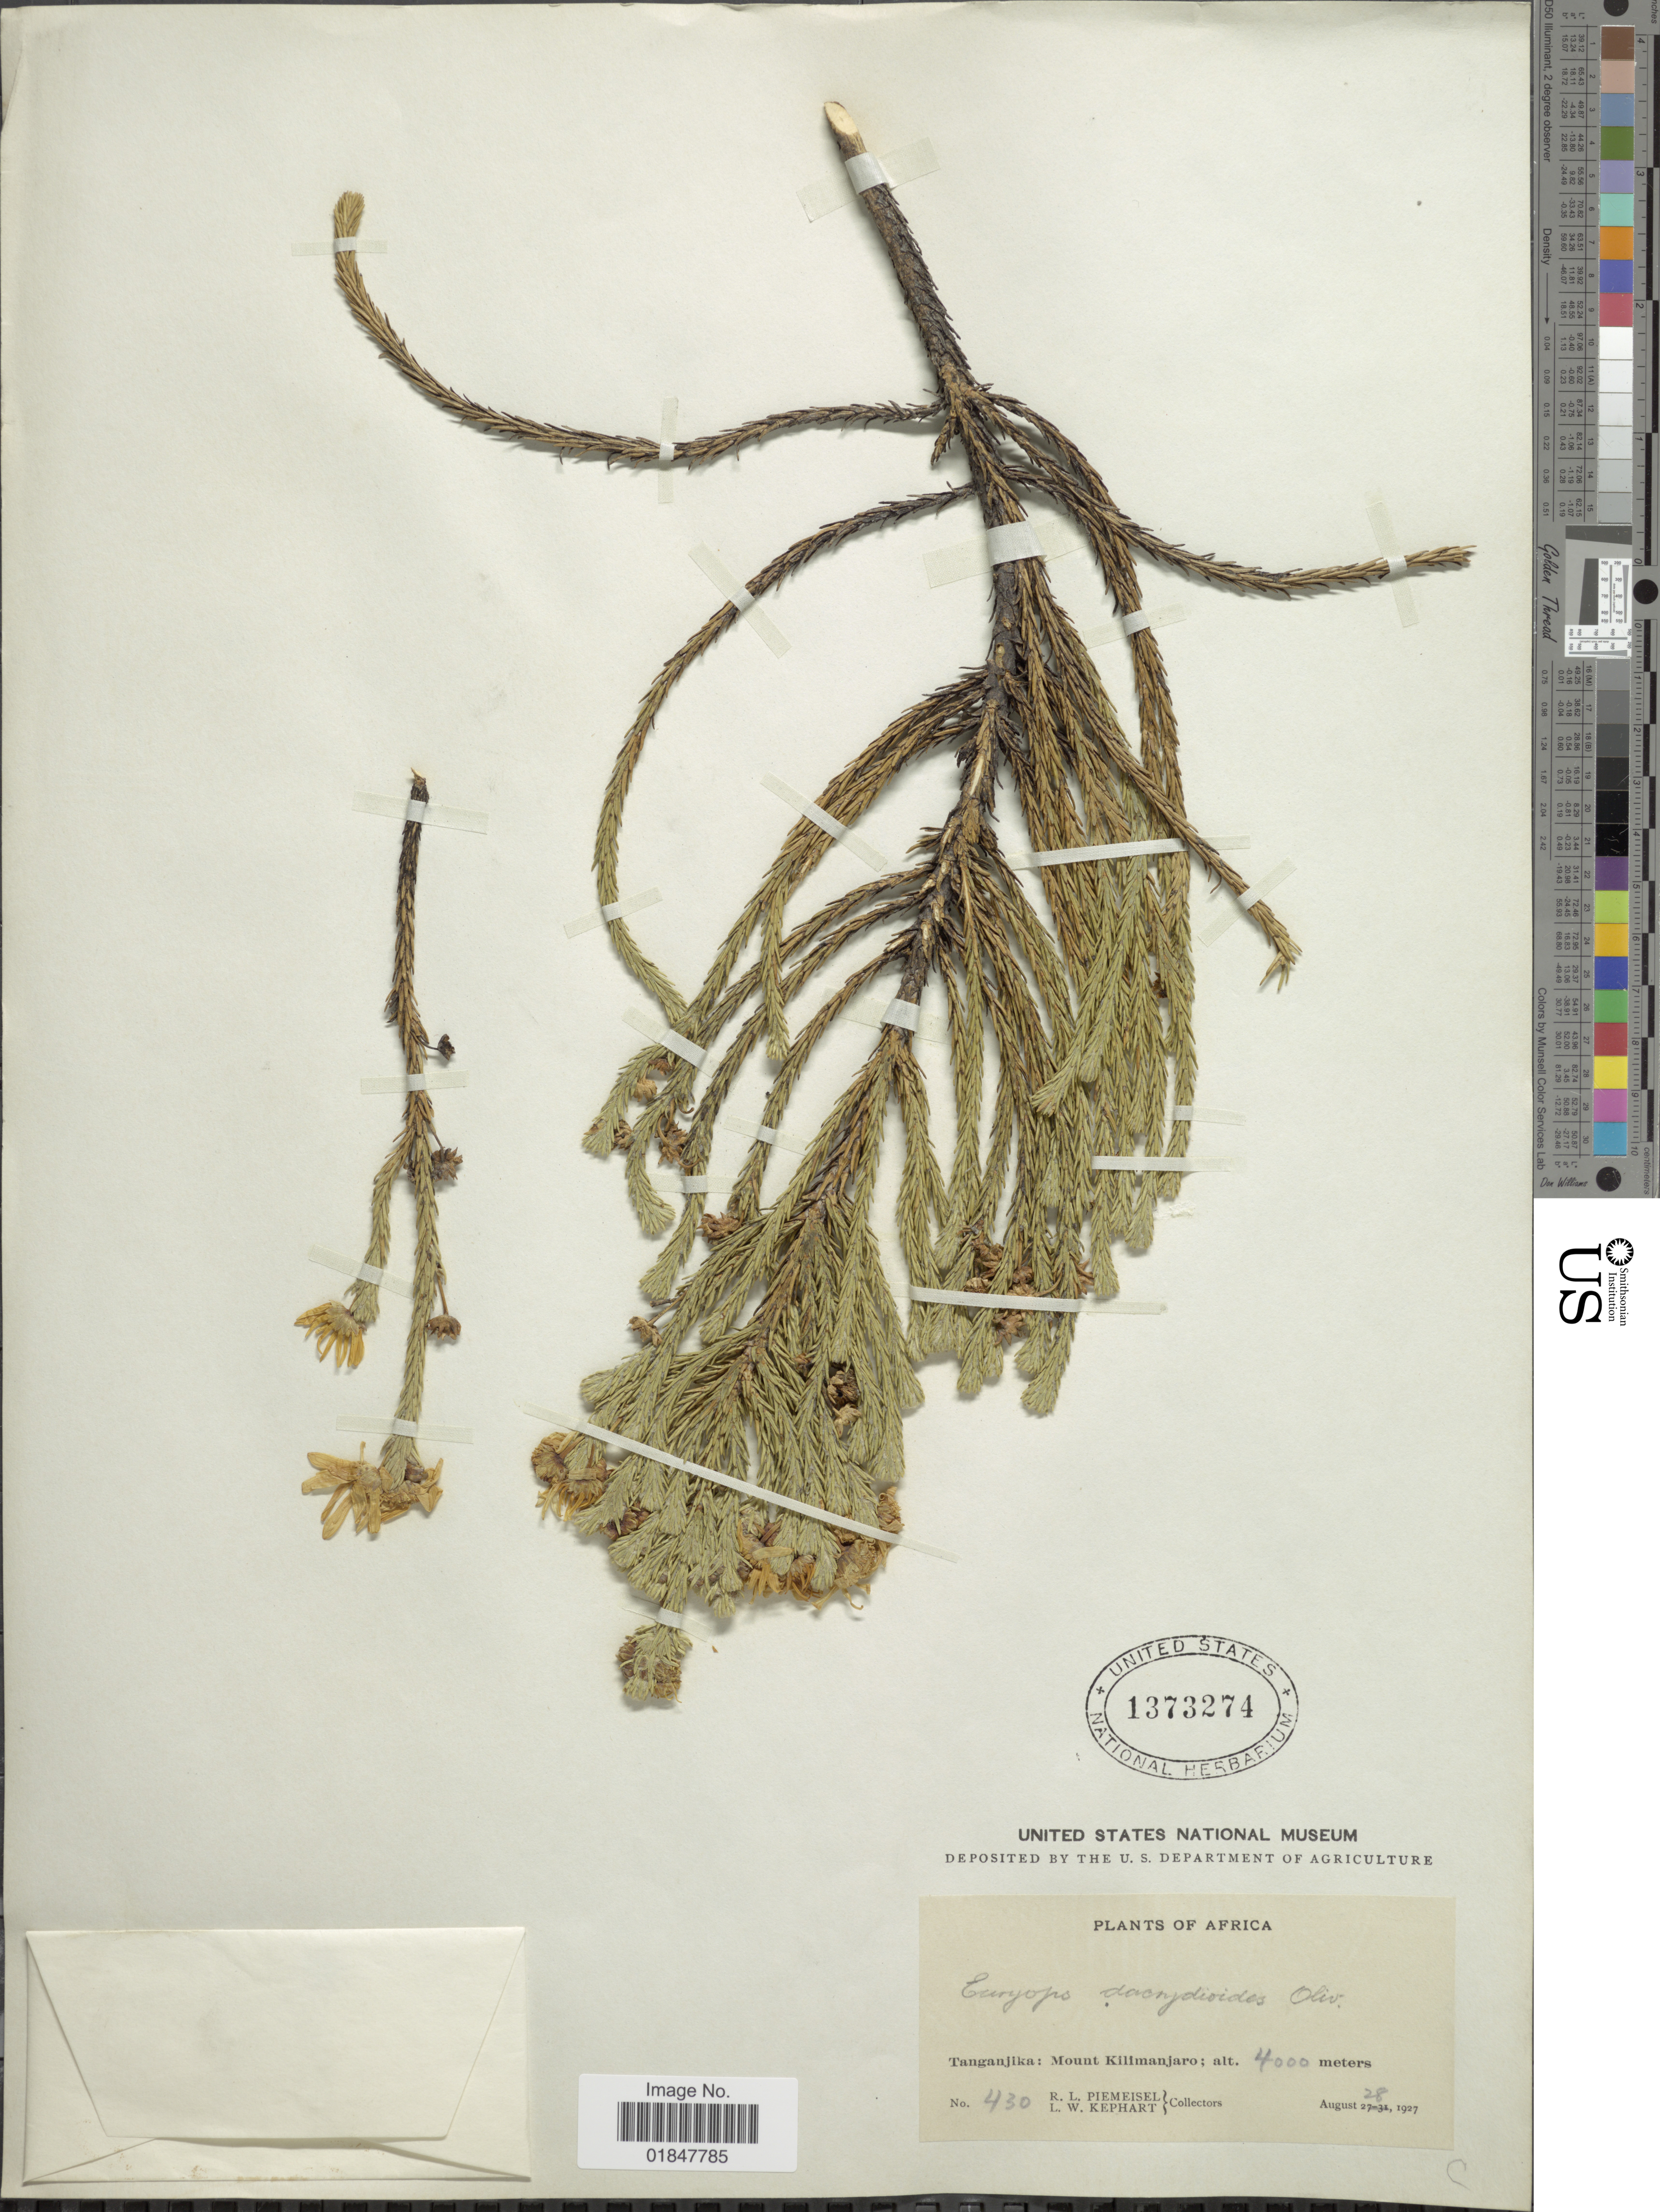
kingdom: Plantae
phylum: Tracheophyta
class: Magnoliopsida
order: Asterales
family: Asteraceae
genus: Euryops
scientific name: Euryops dacrydioides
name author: Oliv.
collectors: R. L. Piemeisel & L. W. Kephart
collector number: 430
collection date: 1927-08-28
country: Tanzania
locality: Mount Kilimanjaro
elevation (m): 4000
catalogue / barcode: US 1373274